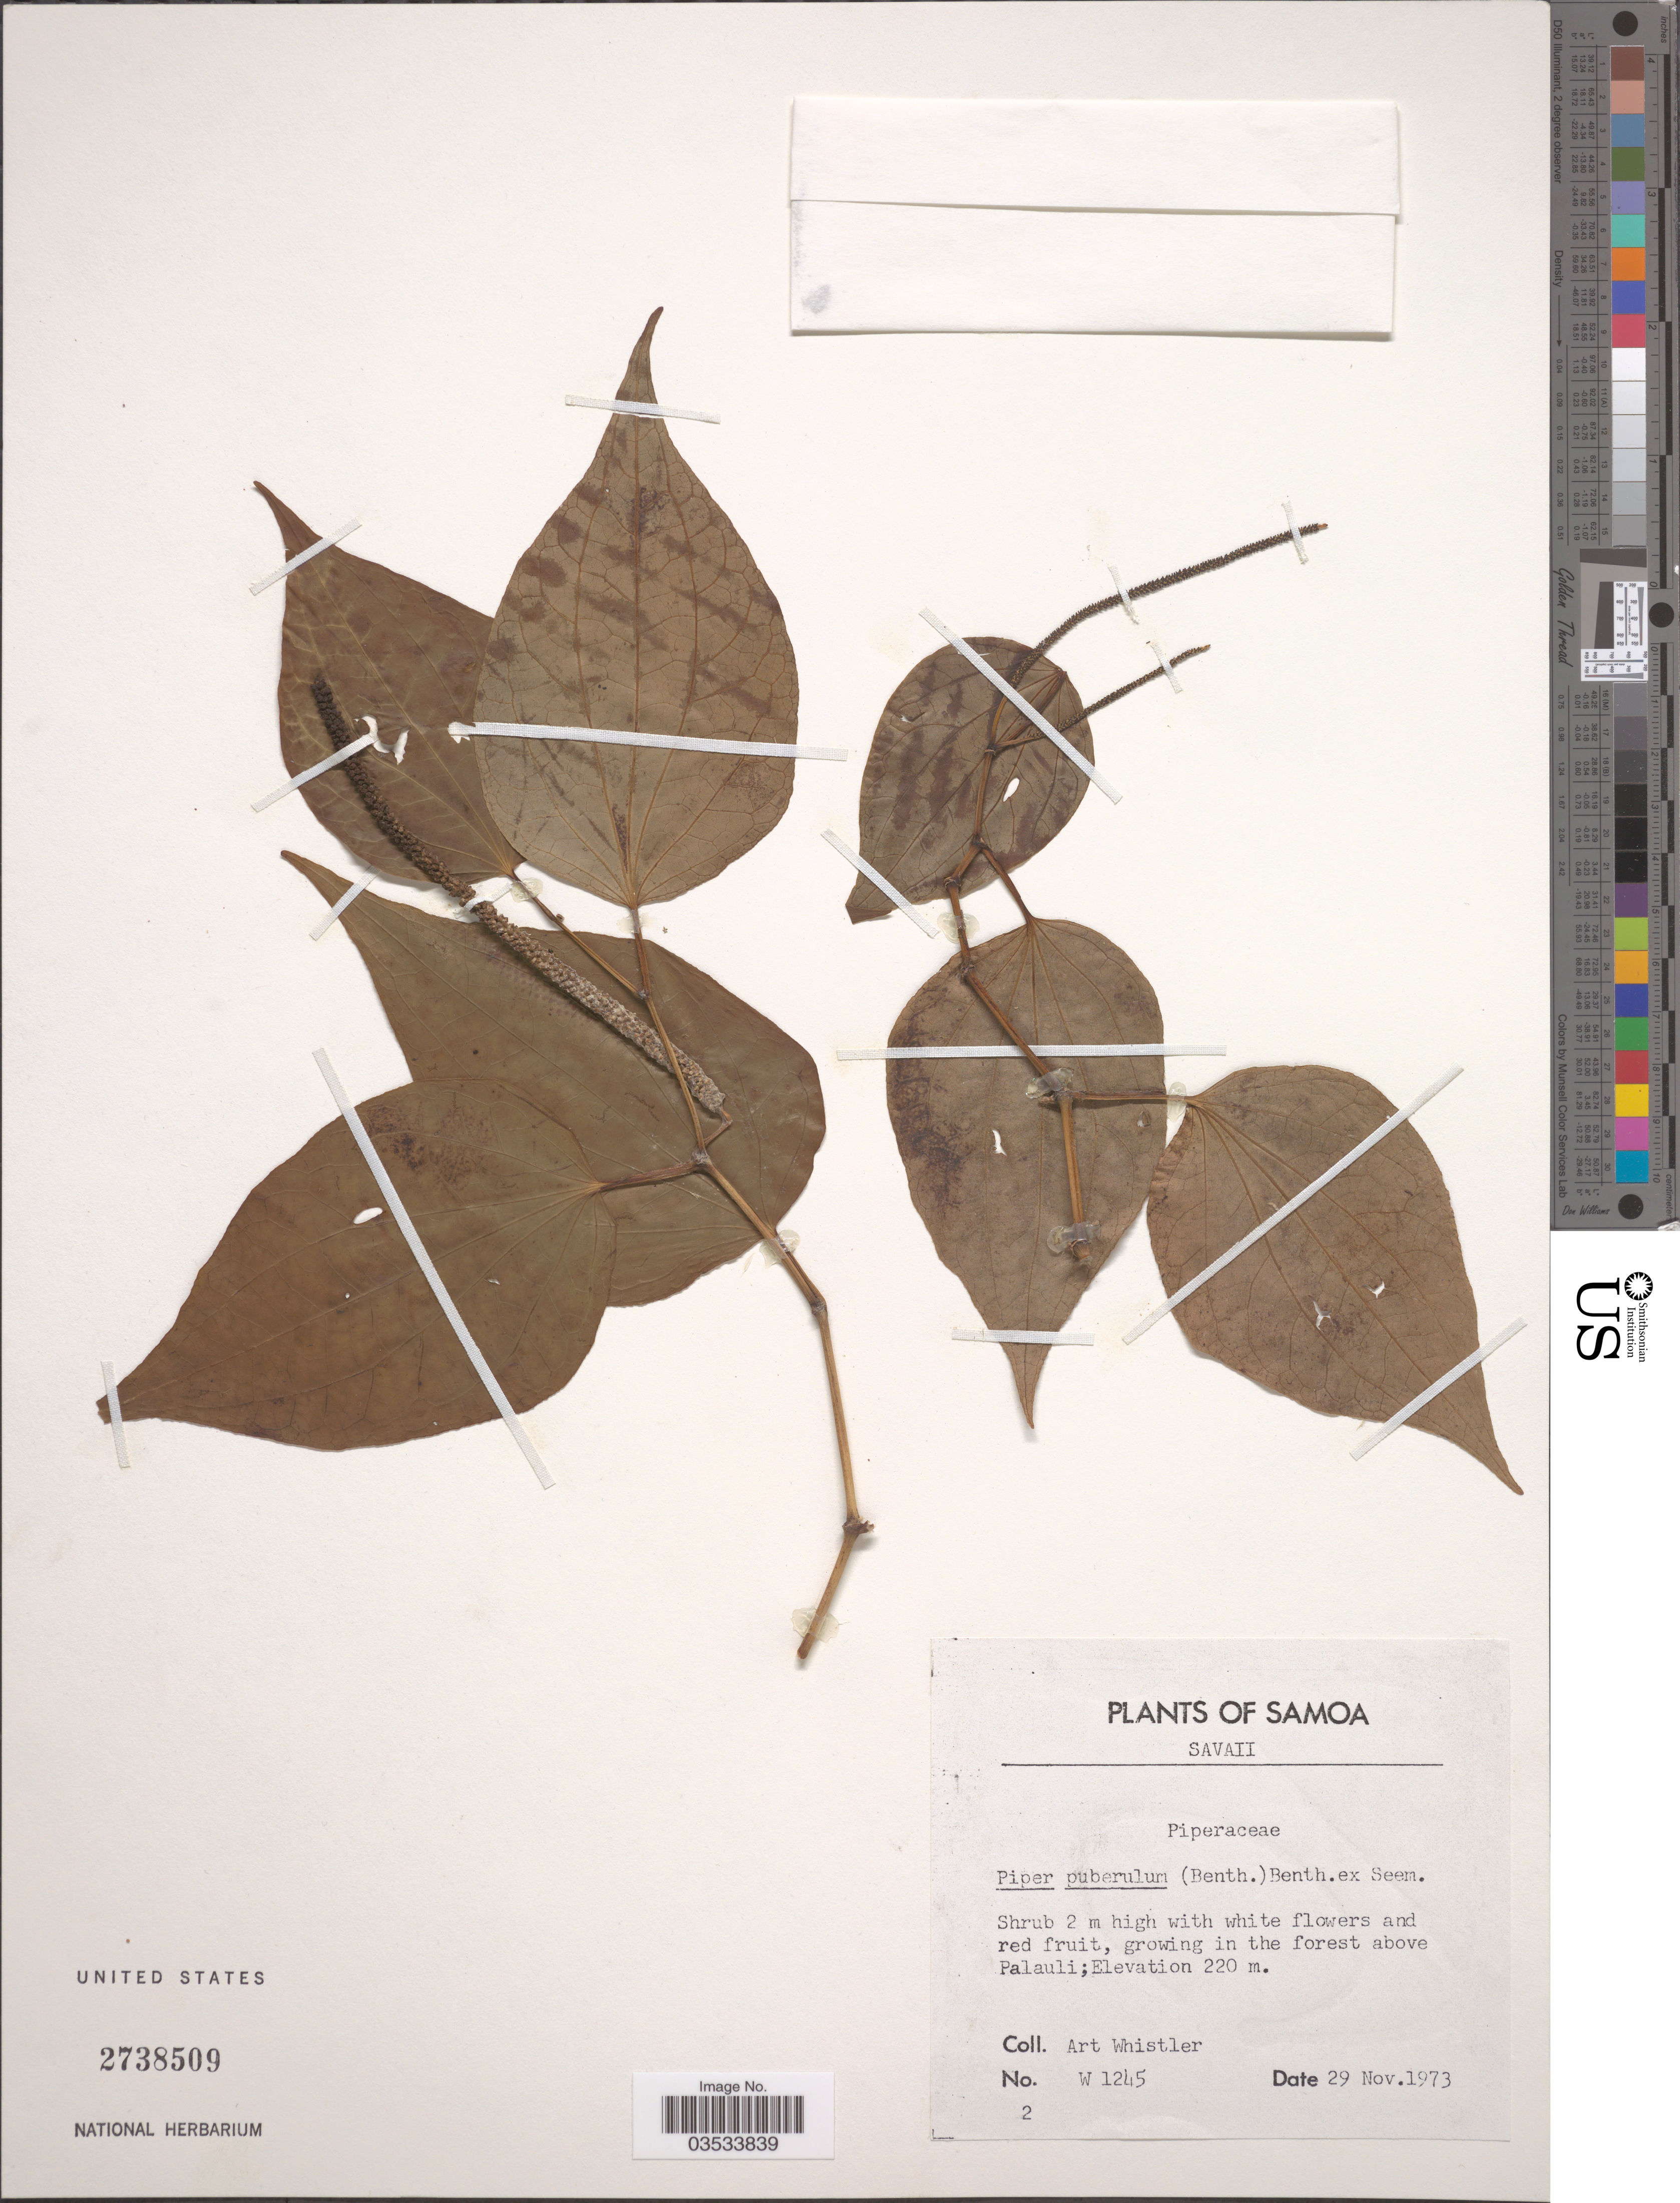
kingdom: Plantae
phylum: Tracheophyta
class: Magnoliopsida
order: Piperales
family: Piperaceae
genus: Piper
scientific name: Piper puberulum var. puberulum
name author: (Benth.) Benth.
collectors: A. Whistler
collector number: W 1245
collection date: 1973-11-29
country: Samoa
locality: Samoa. Savaii. Above Palauli.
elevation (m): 220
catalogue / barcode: US 2738509